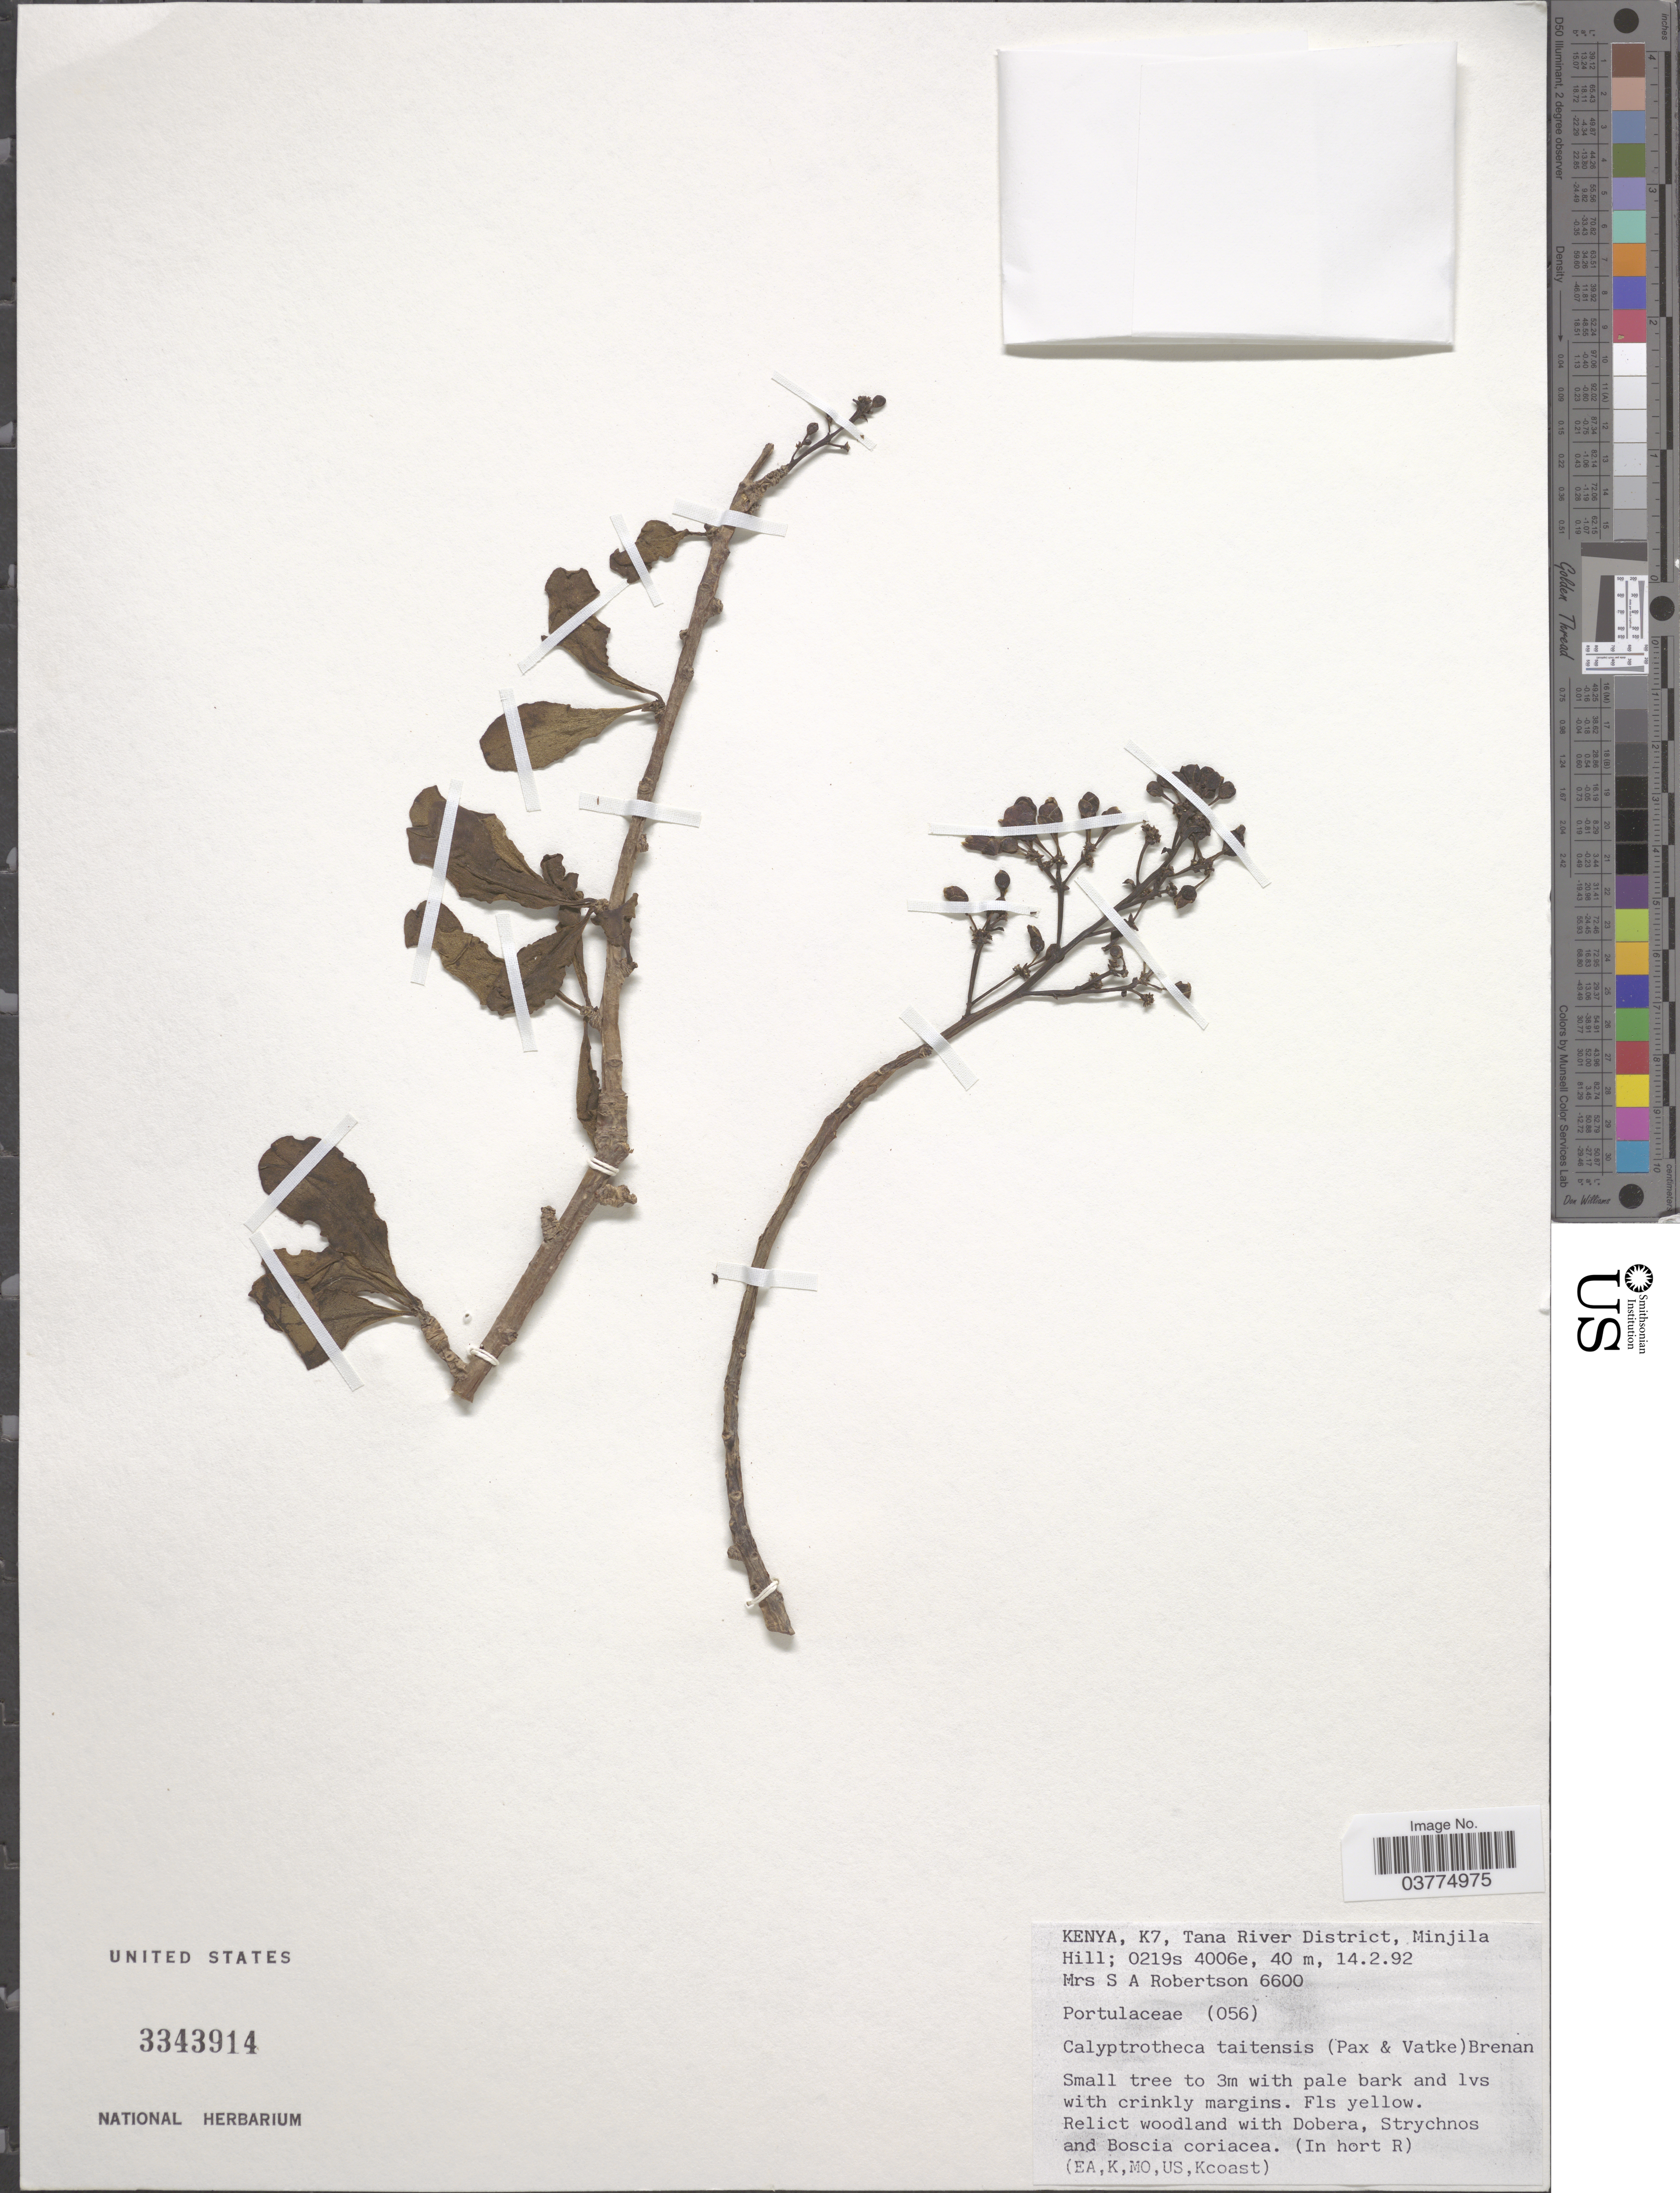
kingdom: Plantae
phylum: Tracheophyta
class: Magnoliopsida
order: Caryophyllales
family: Didiereaceae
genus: Calyptrotheca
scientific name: Calyptrotheca taitensis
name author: (Pax & Vatke) Brenan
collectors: S. Robertson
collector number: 6600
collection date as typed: Transcribed d/m/y: 14/2/92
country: Kenya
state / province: Tana River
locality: K7. Tana River District. Minjila Hill.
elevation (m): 40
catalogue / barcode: US 3343914